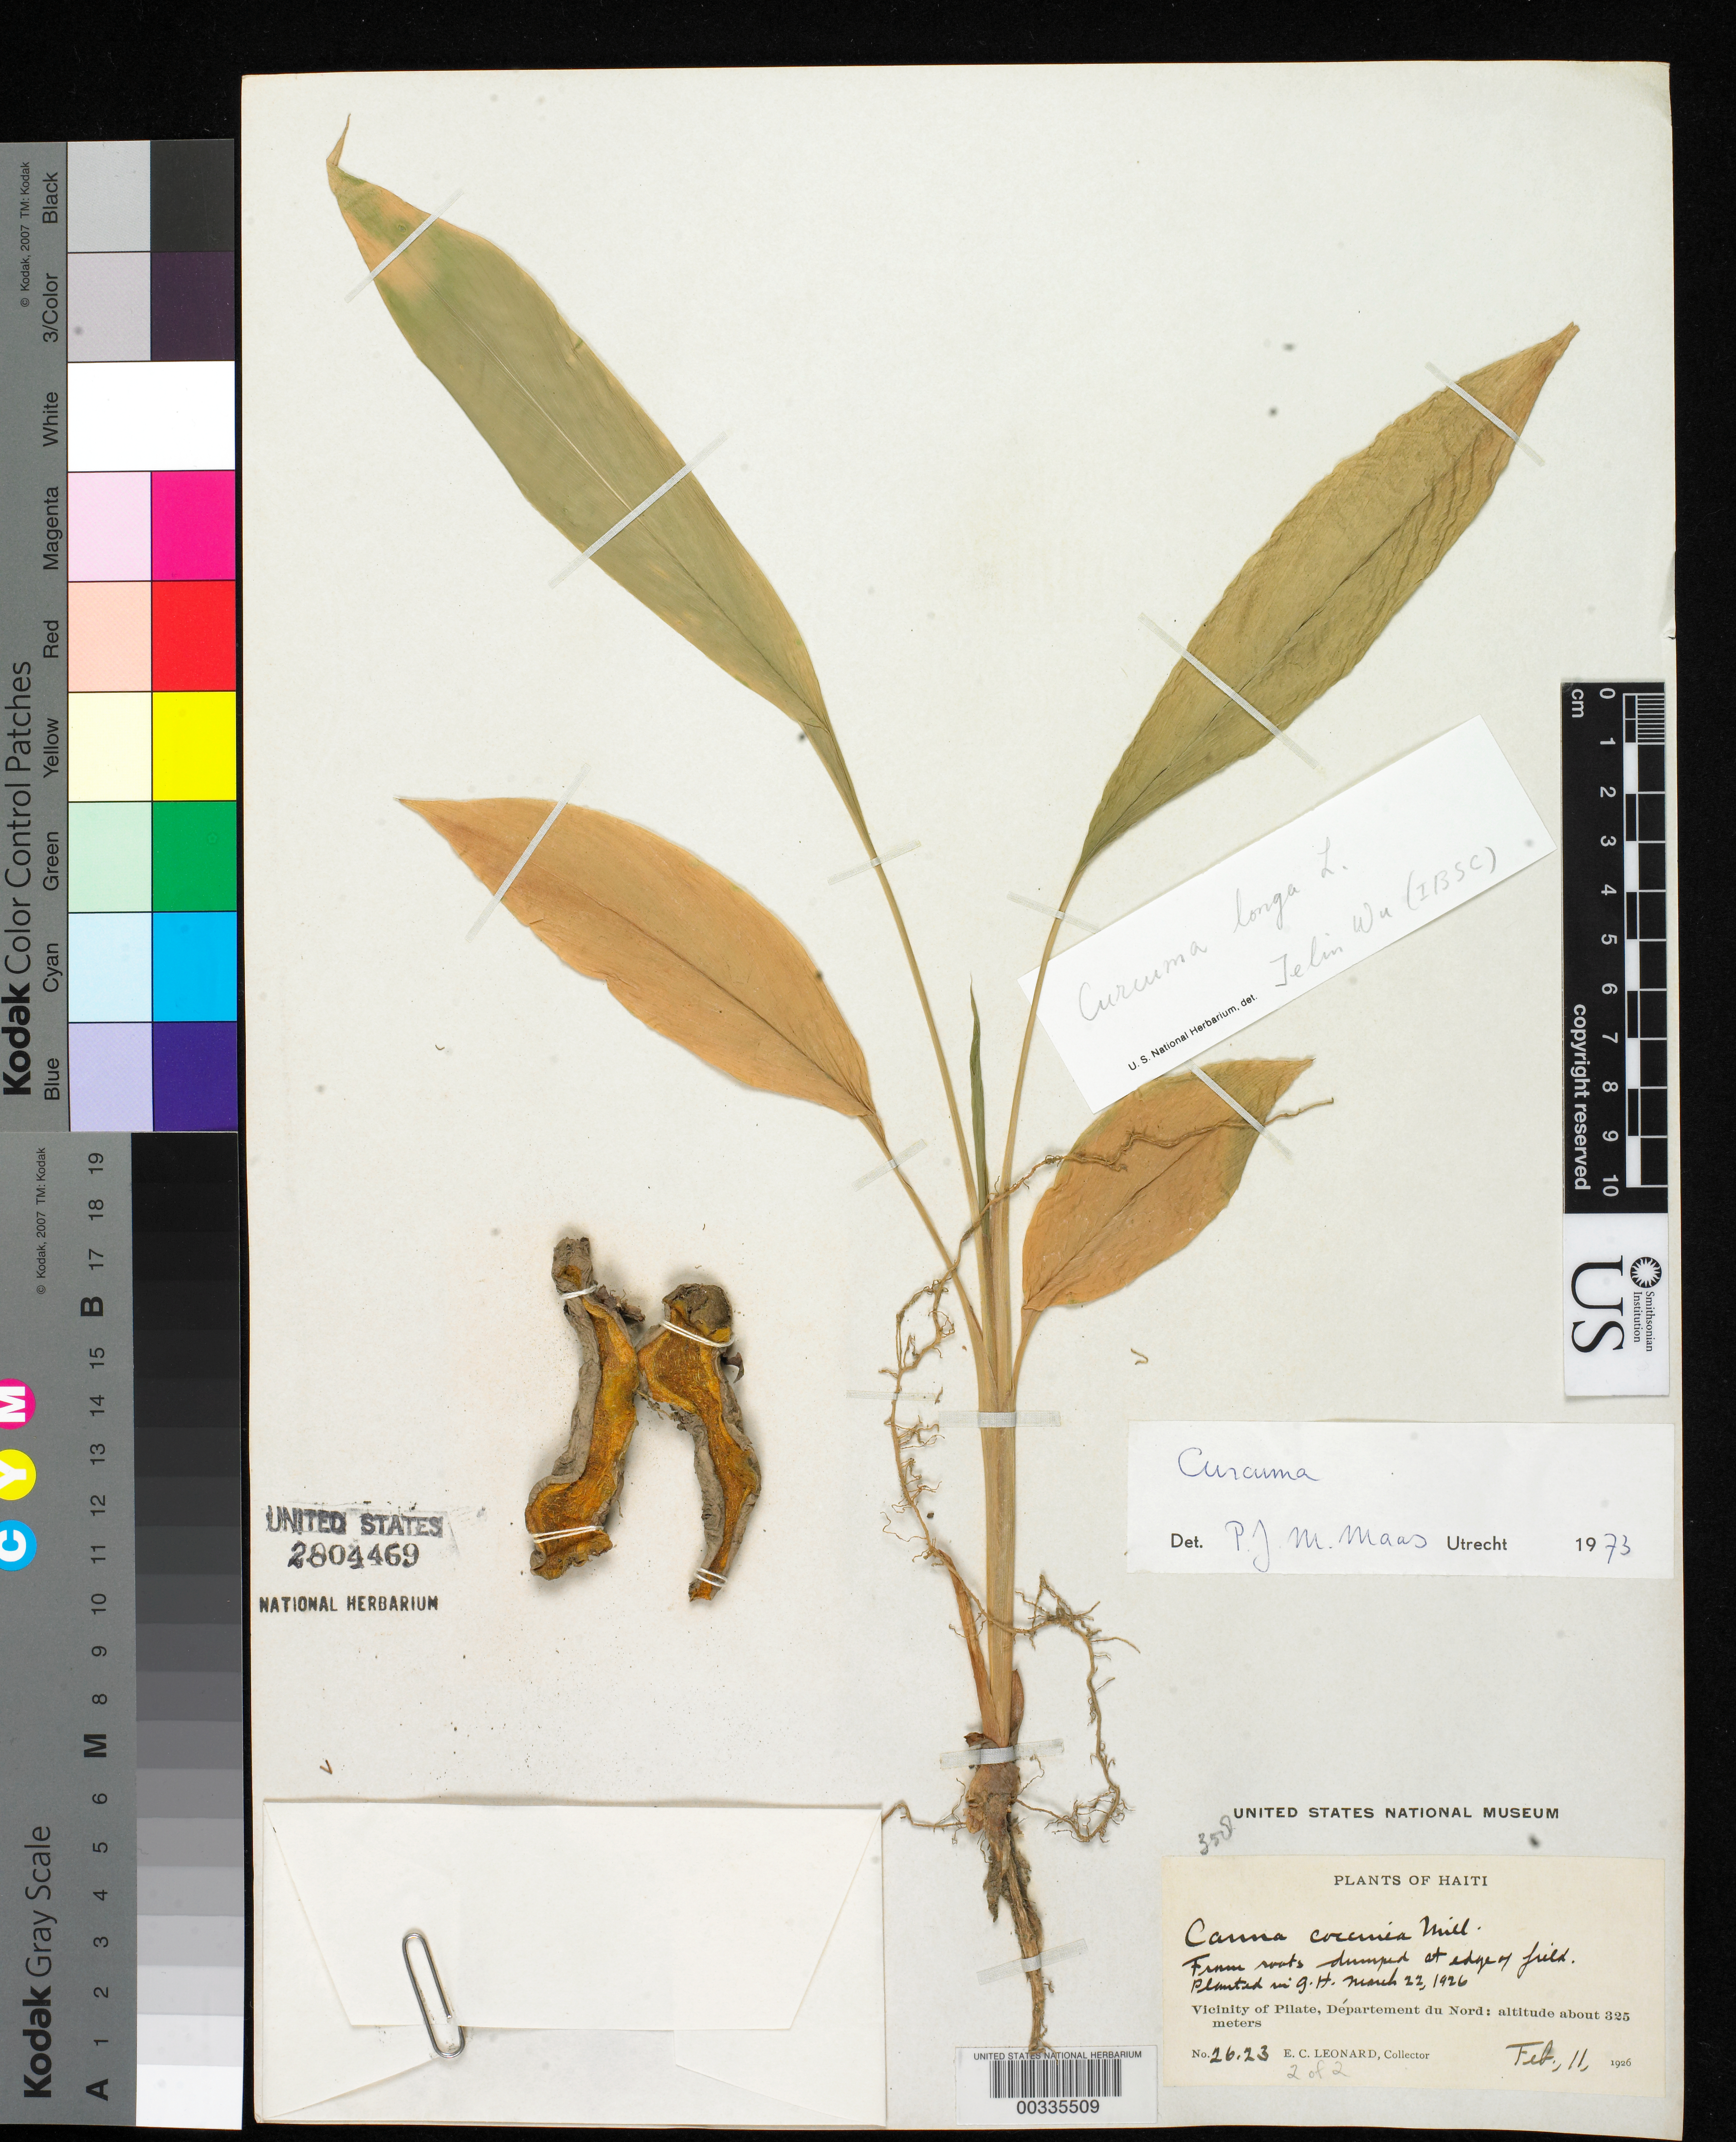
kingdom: Plantae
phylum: Tracheophyta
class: Liliopsida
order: Zingiberales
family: Zingiberaceae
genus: Curcuma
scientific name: Curcuma sp.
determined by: Maas, Paul J. M.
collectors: E. C. Leonard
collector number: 26.23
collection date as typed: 11 Feb 1926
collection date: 1926-02-11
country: Haiti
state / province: Nord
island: Hispaniola Island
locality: Vicinity of pilate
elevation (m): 325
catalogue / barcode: US 2804469